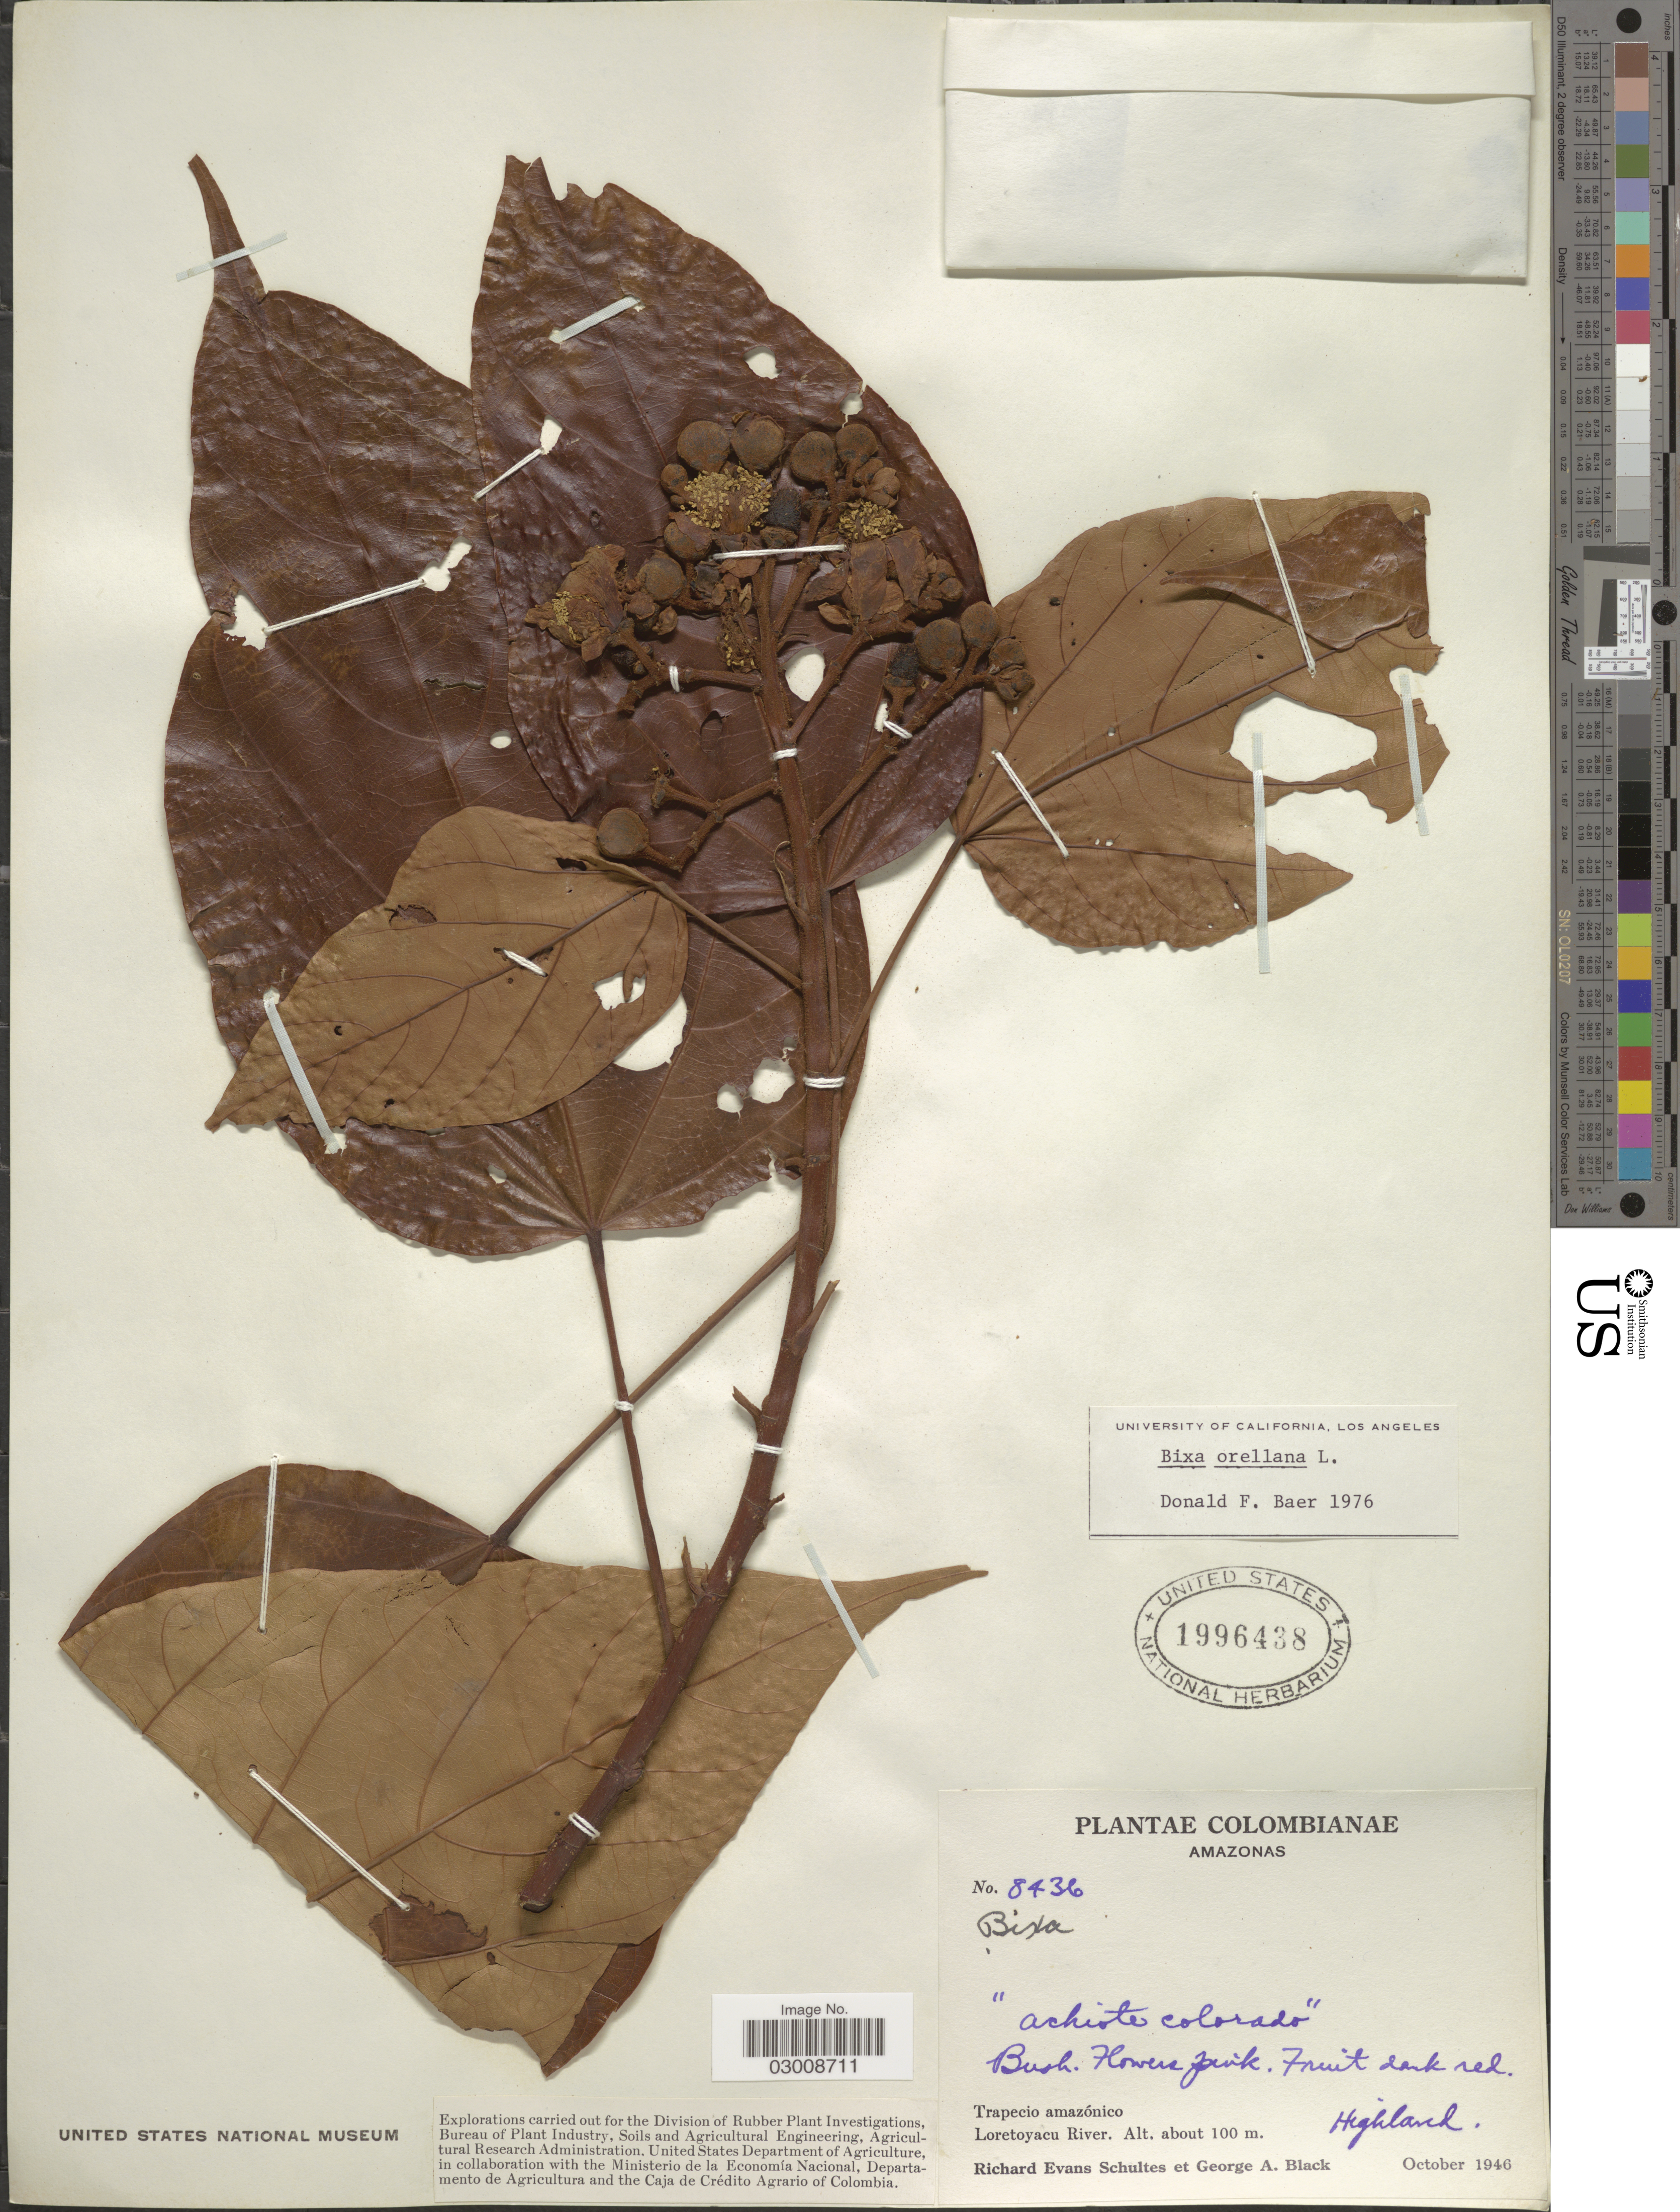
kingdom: Plantae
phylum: Tracheophyta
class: Magnoliopsida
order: Malvales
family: Bixaceae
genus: Bixa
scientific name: Bixa orellana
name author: L.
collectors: R. E. Schultes & G. A. Black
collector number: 8436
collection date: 1946-10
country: Colombia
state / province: Amazônas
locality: Trapecio amazónico, Loretoyacu River.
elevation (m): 100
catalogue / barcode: US 1996438